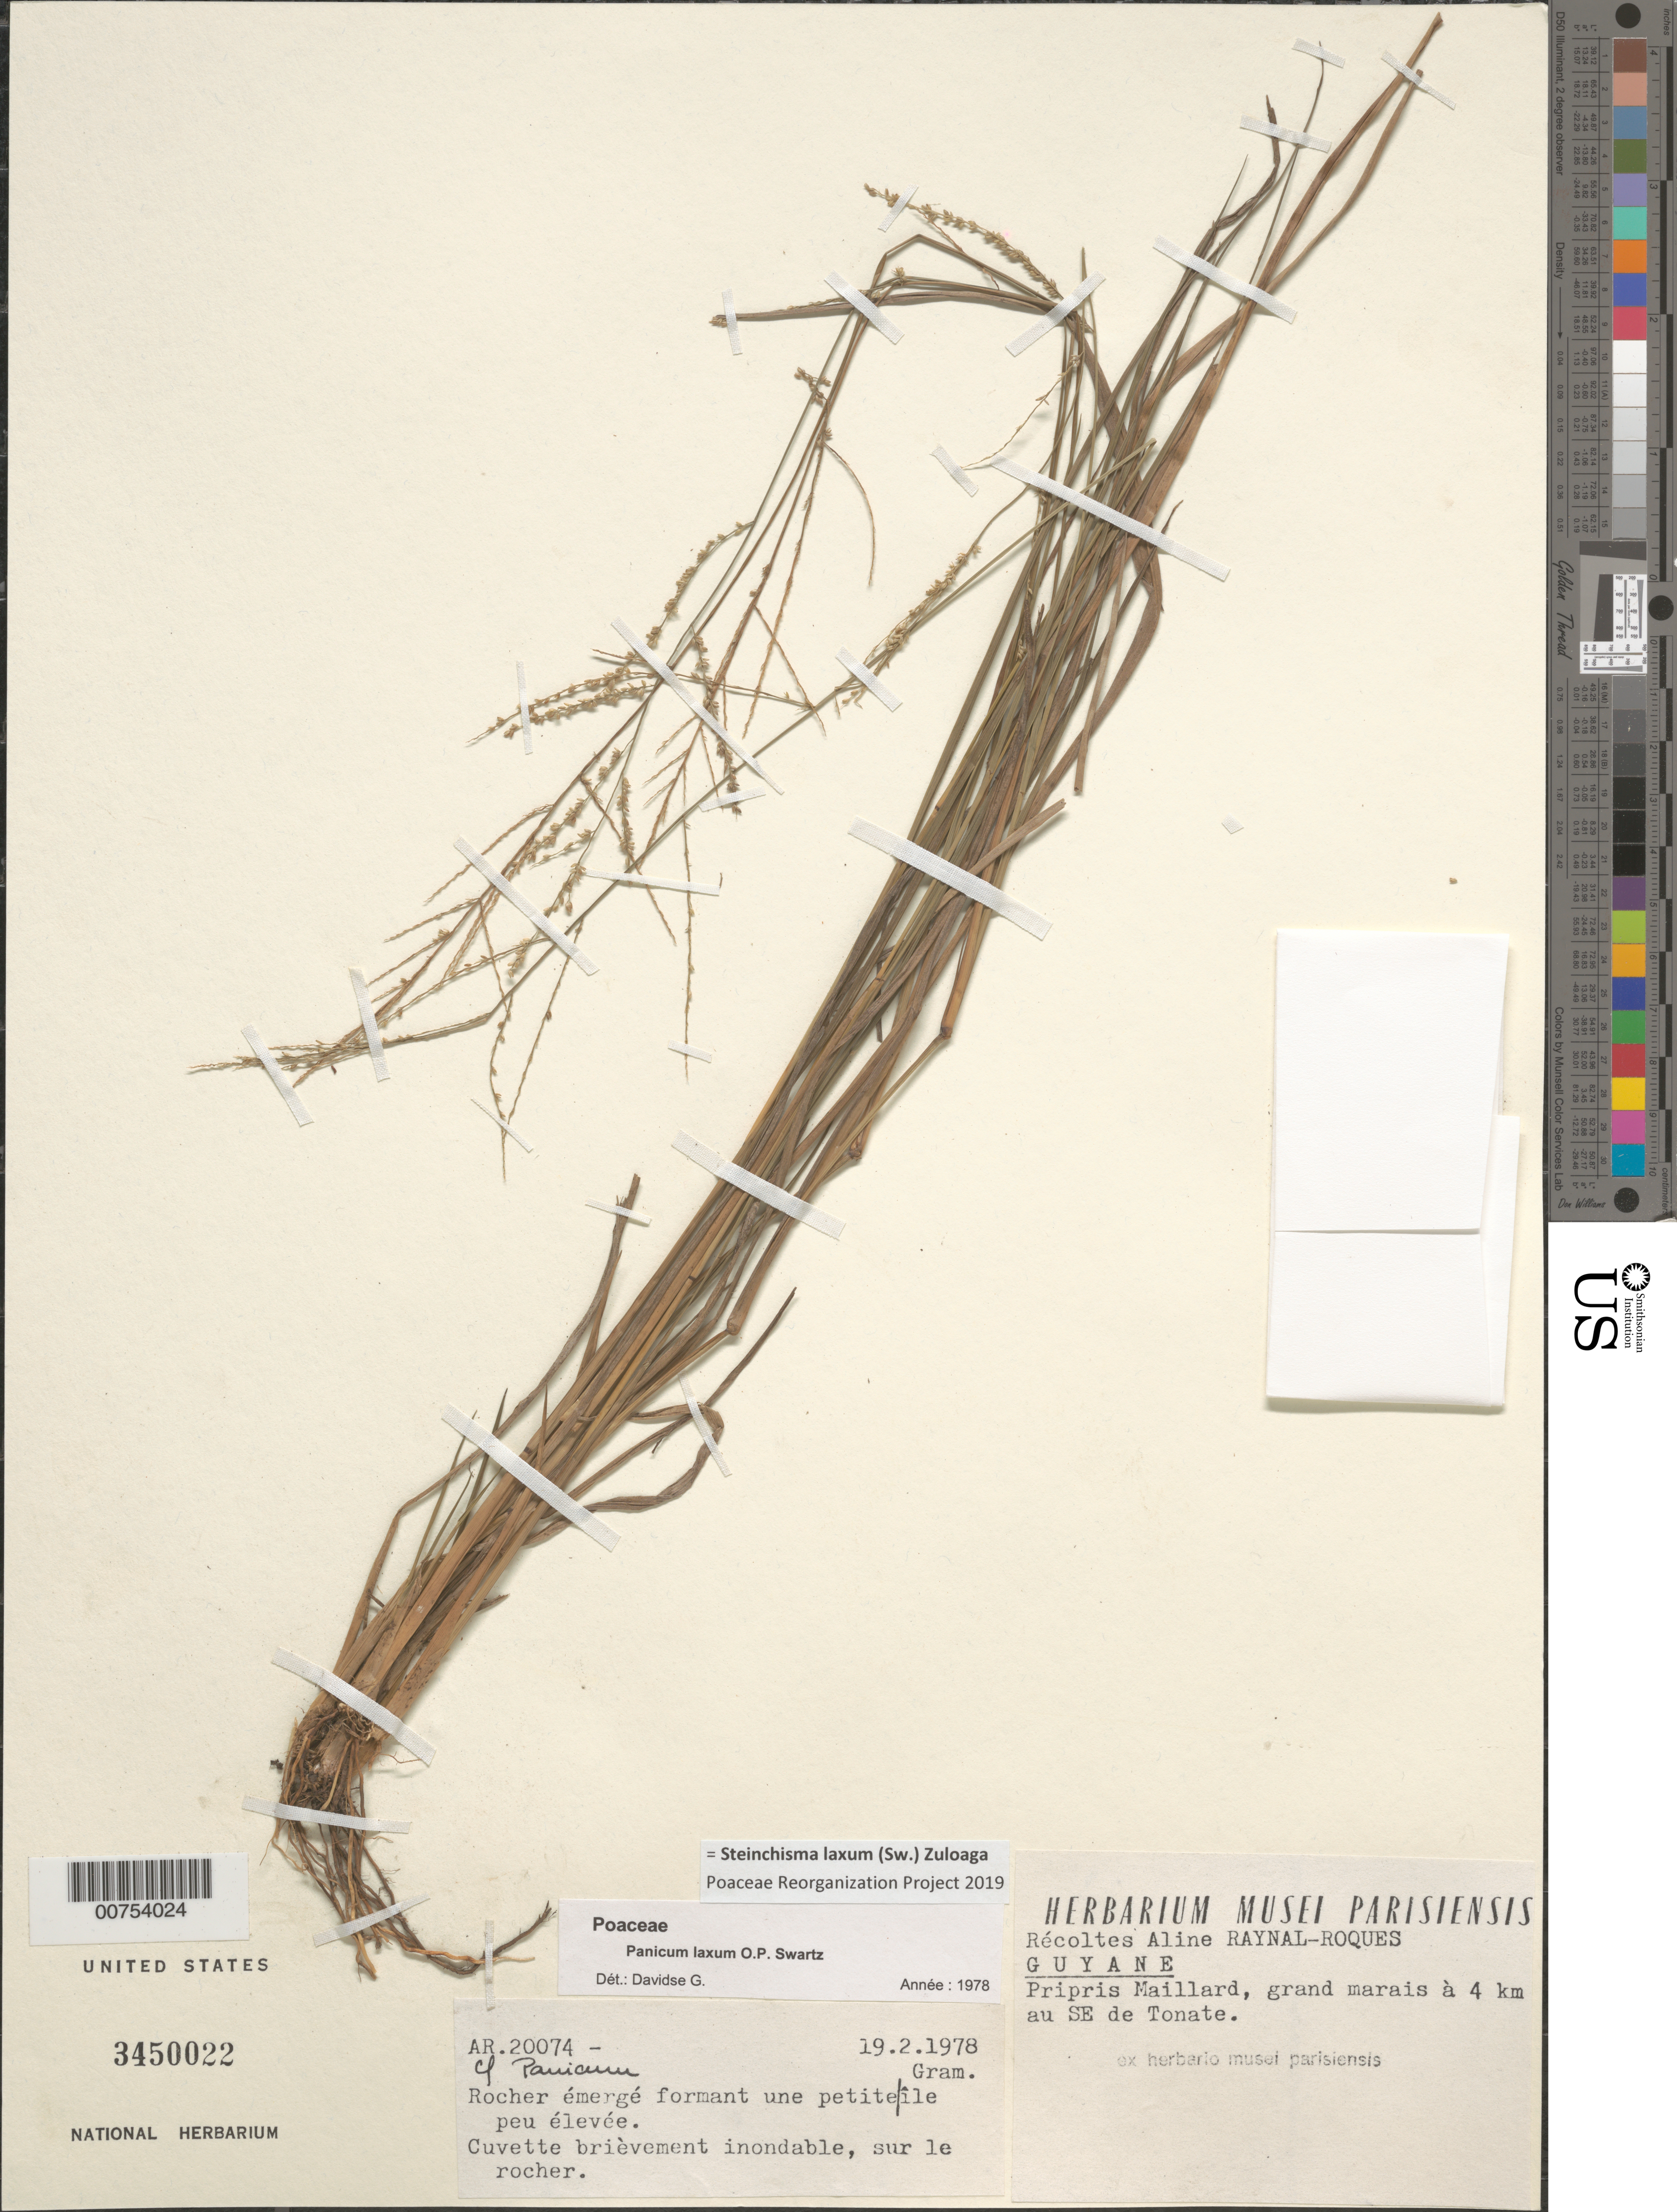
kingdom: Plantae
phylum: Tracheophyta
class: Liliopsida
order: Poales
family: Poaceae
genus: Panicum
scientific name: Panicum laxum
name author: Sw.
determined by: Davidse, Gerrit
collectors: A. M. Raynal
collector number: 20074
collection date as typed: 19-Feb-78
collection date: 1978-02-19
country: French Guiana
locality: Pripris Maillard, grand marais a 4 km SE de Tonate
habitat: Rocher emerge formant une petite ile peu elevee; cuvette brievement inondable, sur le rocher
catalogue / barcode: US 3450022